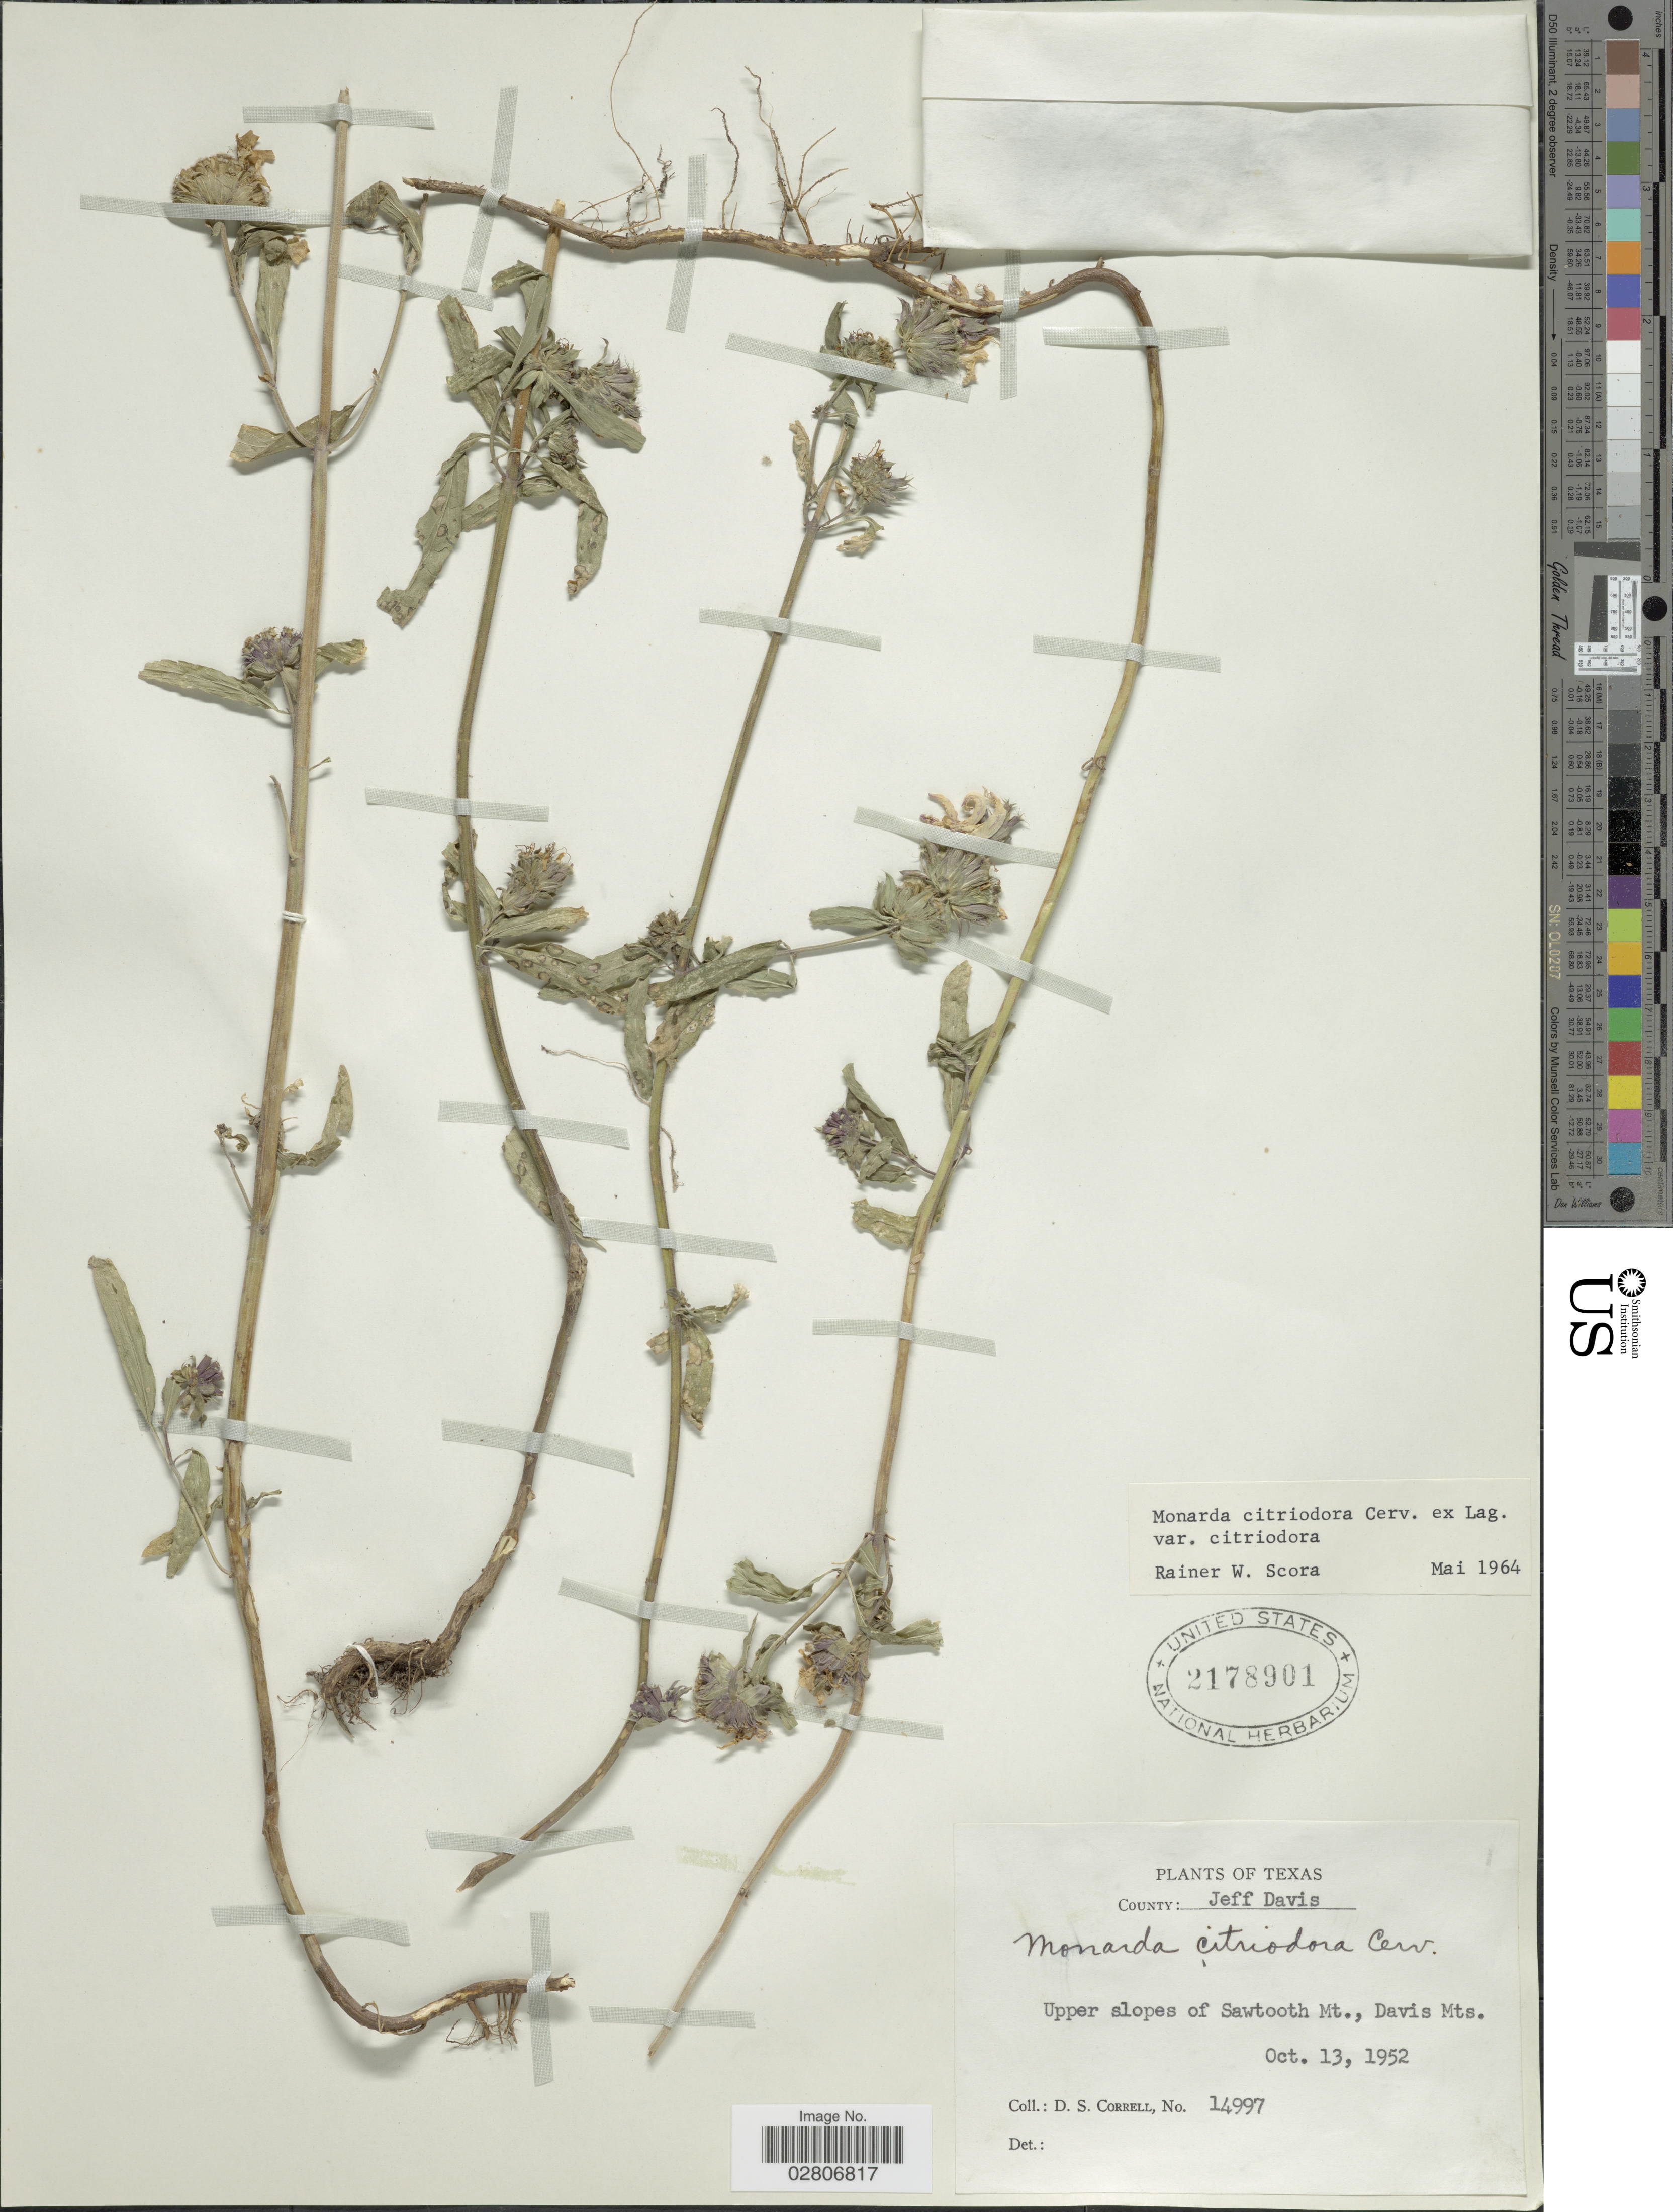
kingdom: Plantae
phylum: Tracheophyta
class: Magnoliopsida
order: Lamiales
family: Lamiaceae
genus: Monarda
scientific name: Monarda citriodora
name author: Cerv. ex Lag.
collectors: D. S. Correll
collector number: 14997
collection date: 1952-10-13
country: United States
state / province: Texas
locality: County: Jeff Davis. Upper slopes of Sawtooth Mt., Davis Mts.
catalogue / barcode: US 2178901